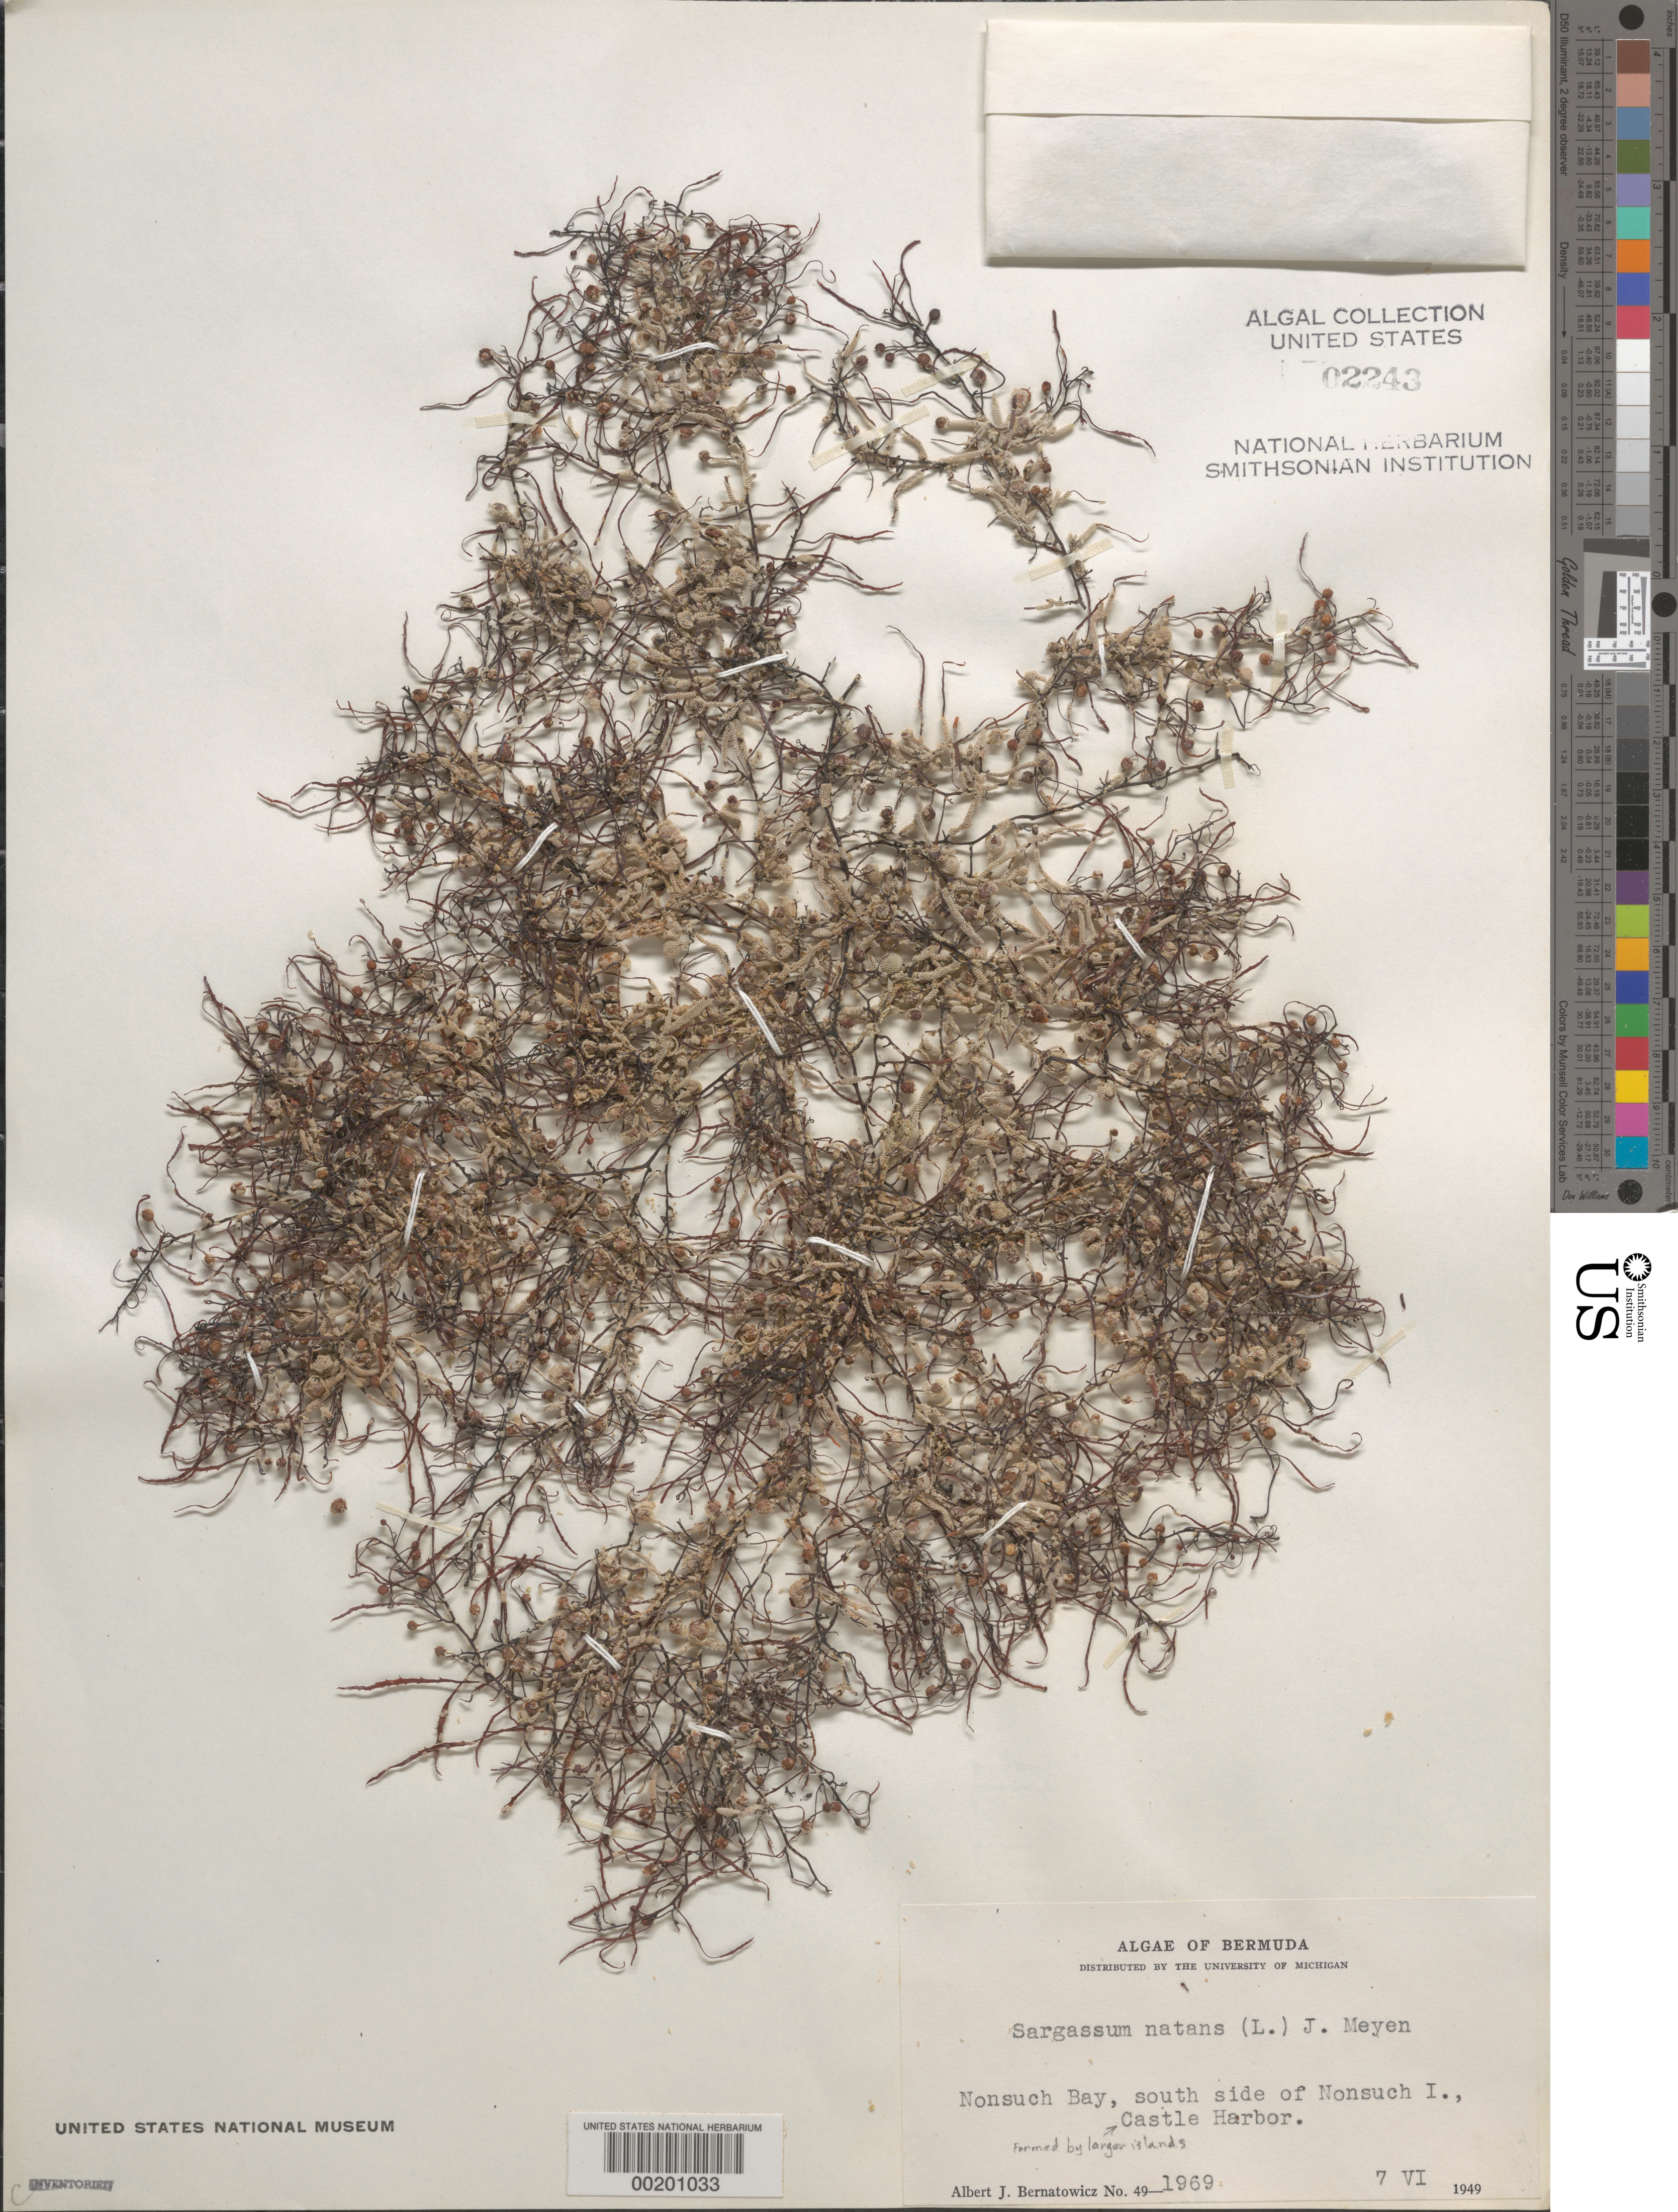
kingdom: Chromista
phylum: Ochrophyta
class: Phaeophyceae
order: Fucales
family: Sargassaceae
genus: Sargassum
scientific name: Sargassum natans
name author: (L.) Gaillon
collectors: A. Bernatowicz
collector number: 49-1969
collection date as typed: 07 Apr 1949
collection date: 1949-04-07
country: Bermuda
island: Nonsuch Island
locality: Nonsuch Bay, Castle Harbor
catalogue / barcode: US 2243